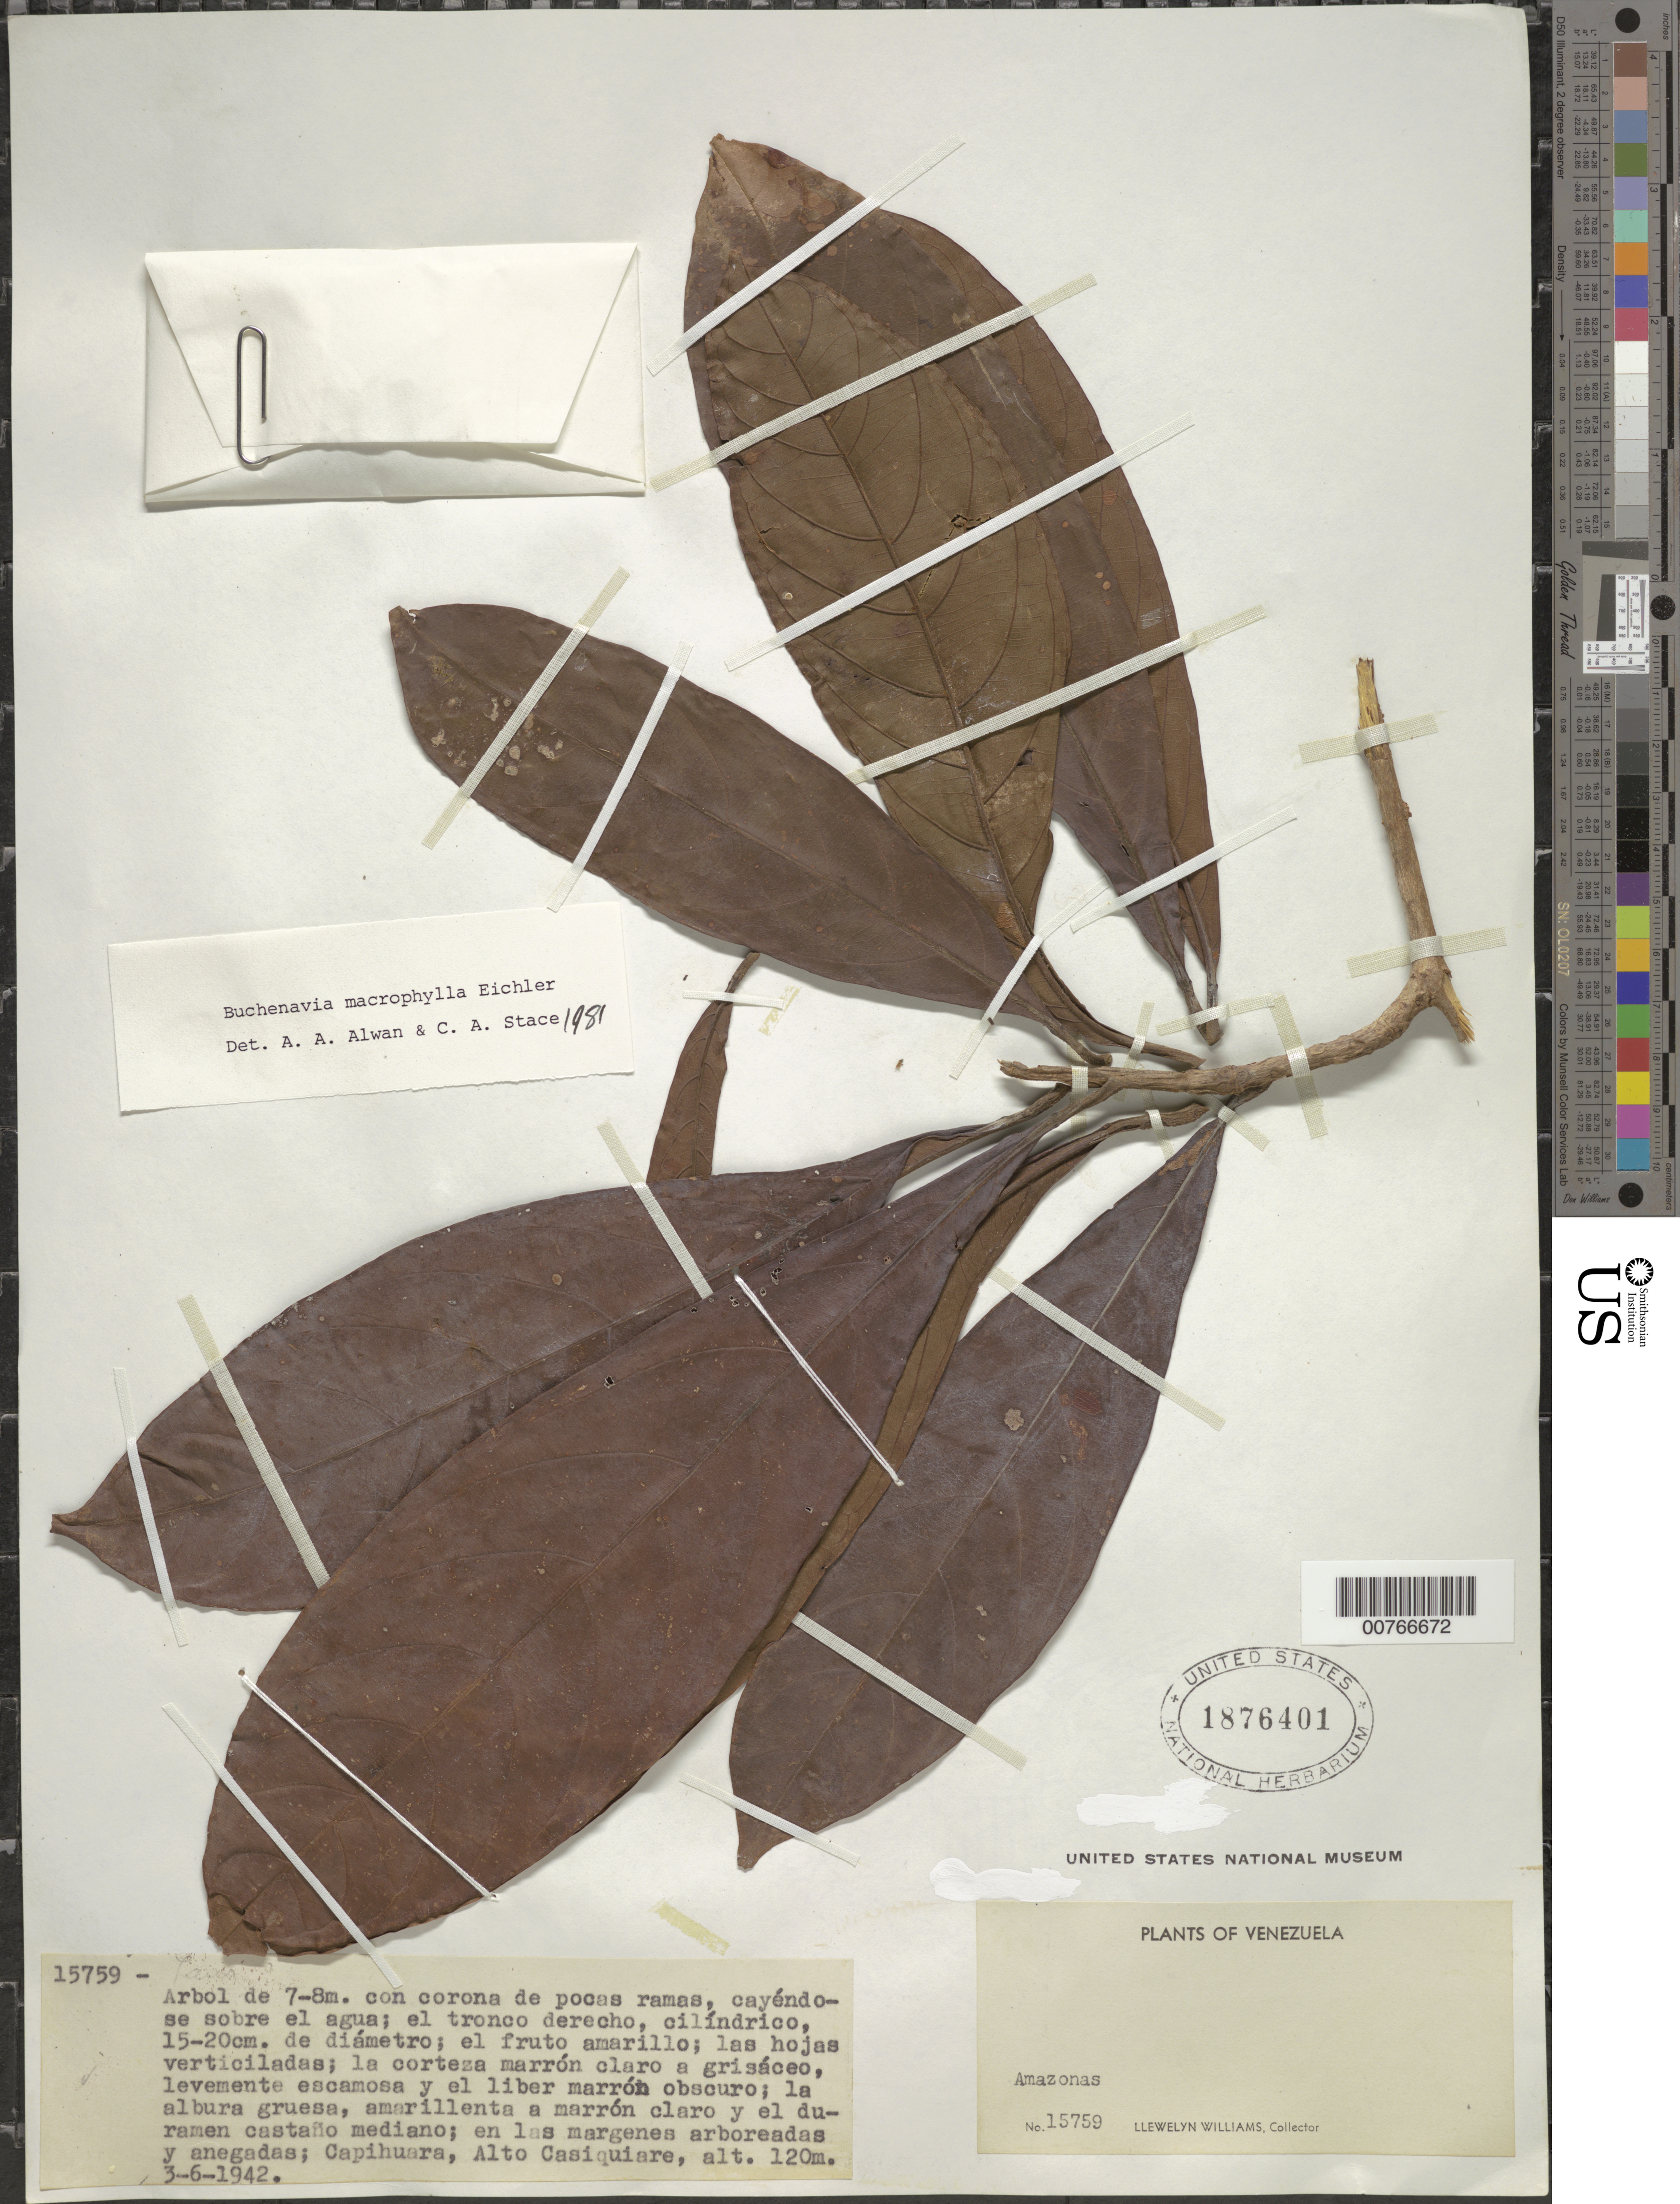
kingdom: Plantae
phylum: Tracheophyta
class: Magnoliopsida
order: Myrtales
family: Combretaceae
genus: Terminalia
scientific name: Terminalia macrophylla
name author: (Spruce ex Eichler) Gere & Boatwr.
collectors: Ll. Williams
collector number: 15759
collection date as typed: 3-Jun-42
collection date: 1942-06-03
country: Venezuela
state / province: Amazonas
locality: Capihuara, Alto Casiquiare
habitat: Margenes arboreadas y anegadas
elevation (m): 120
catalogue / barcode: US 1876401